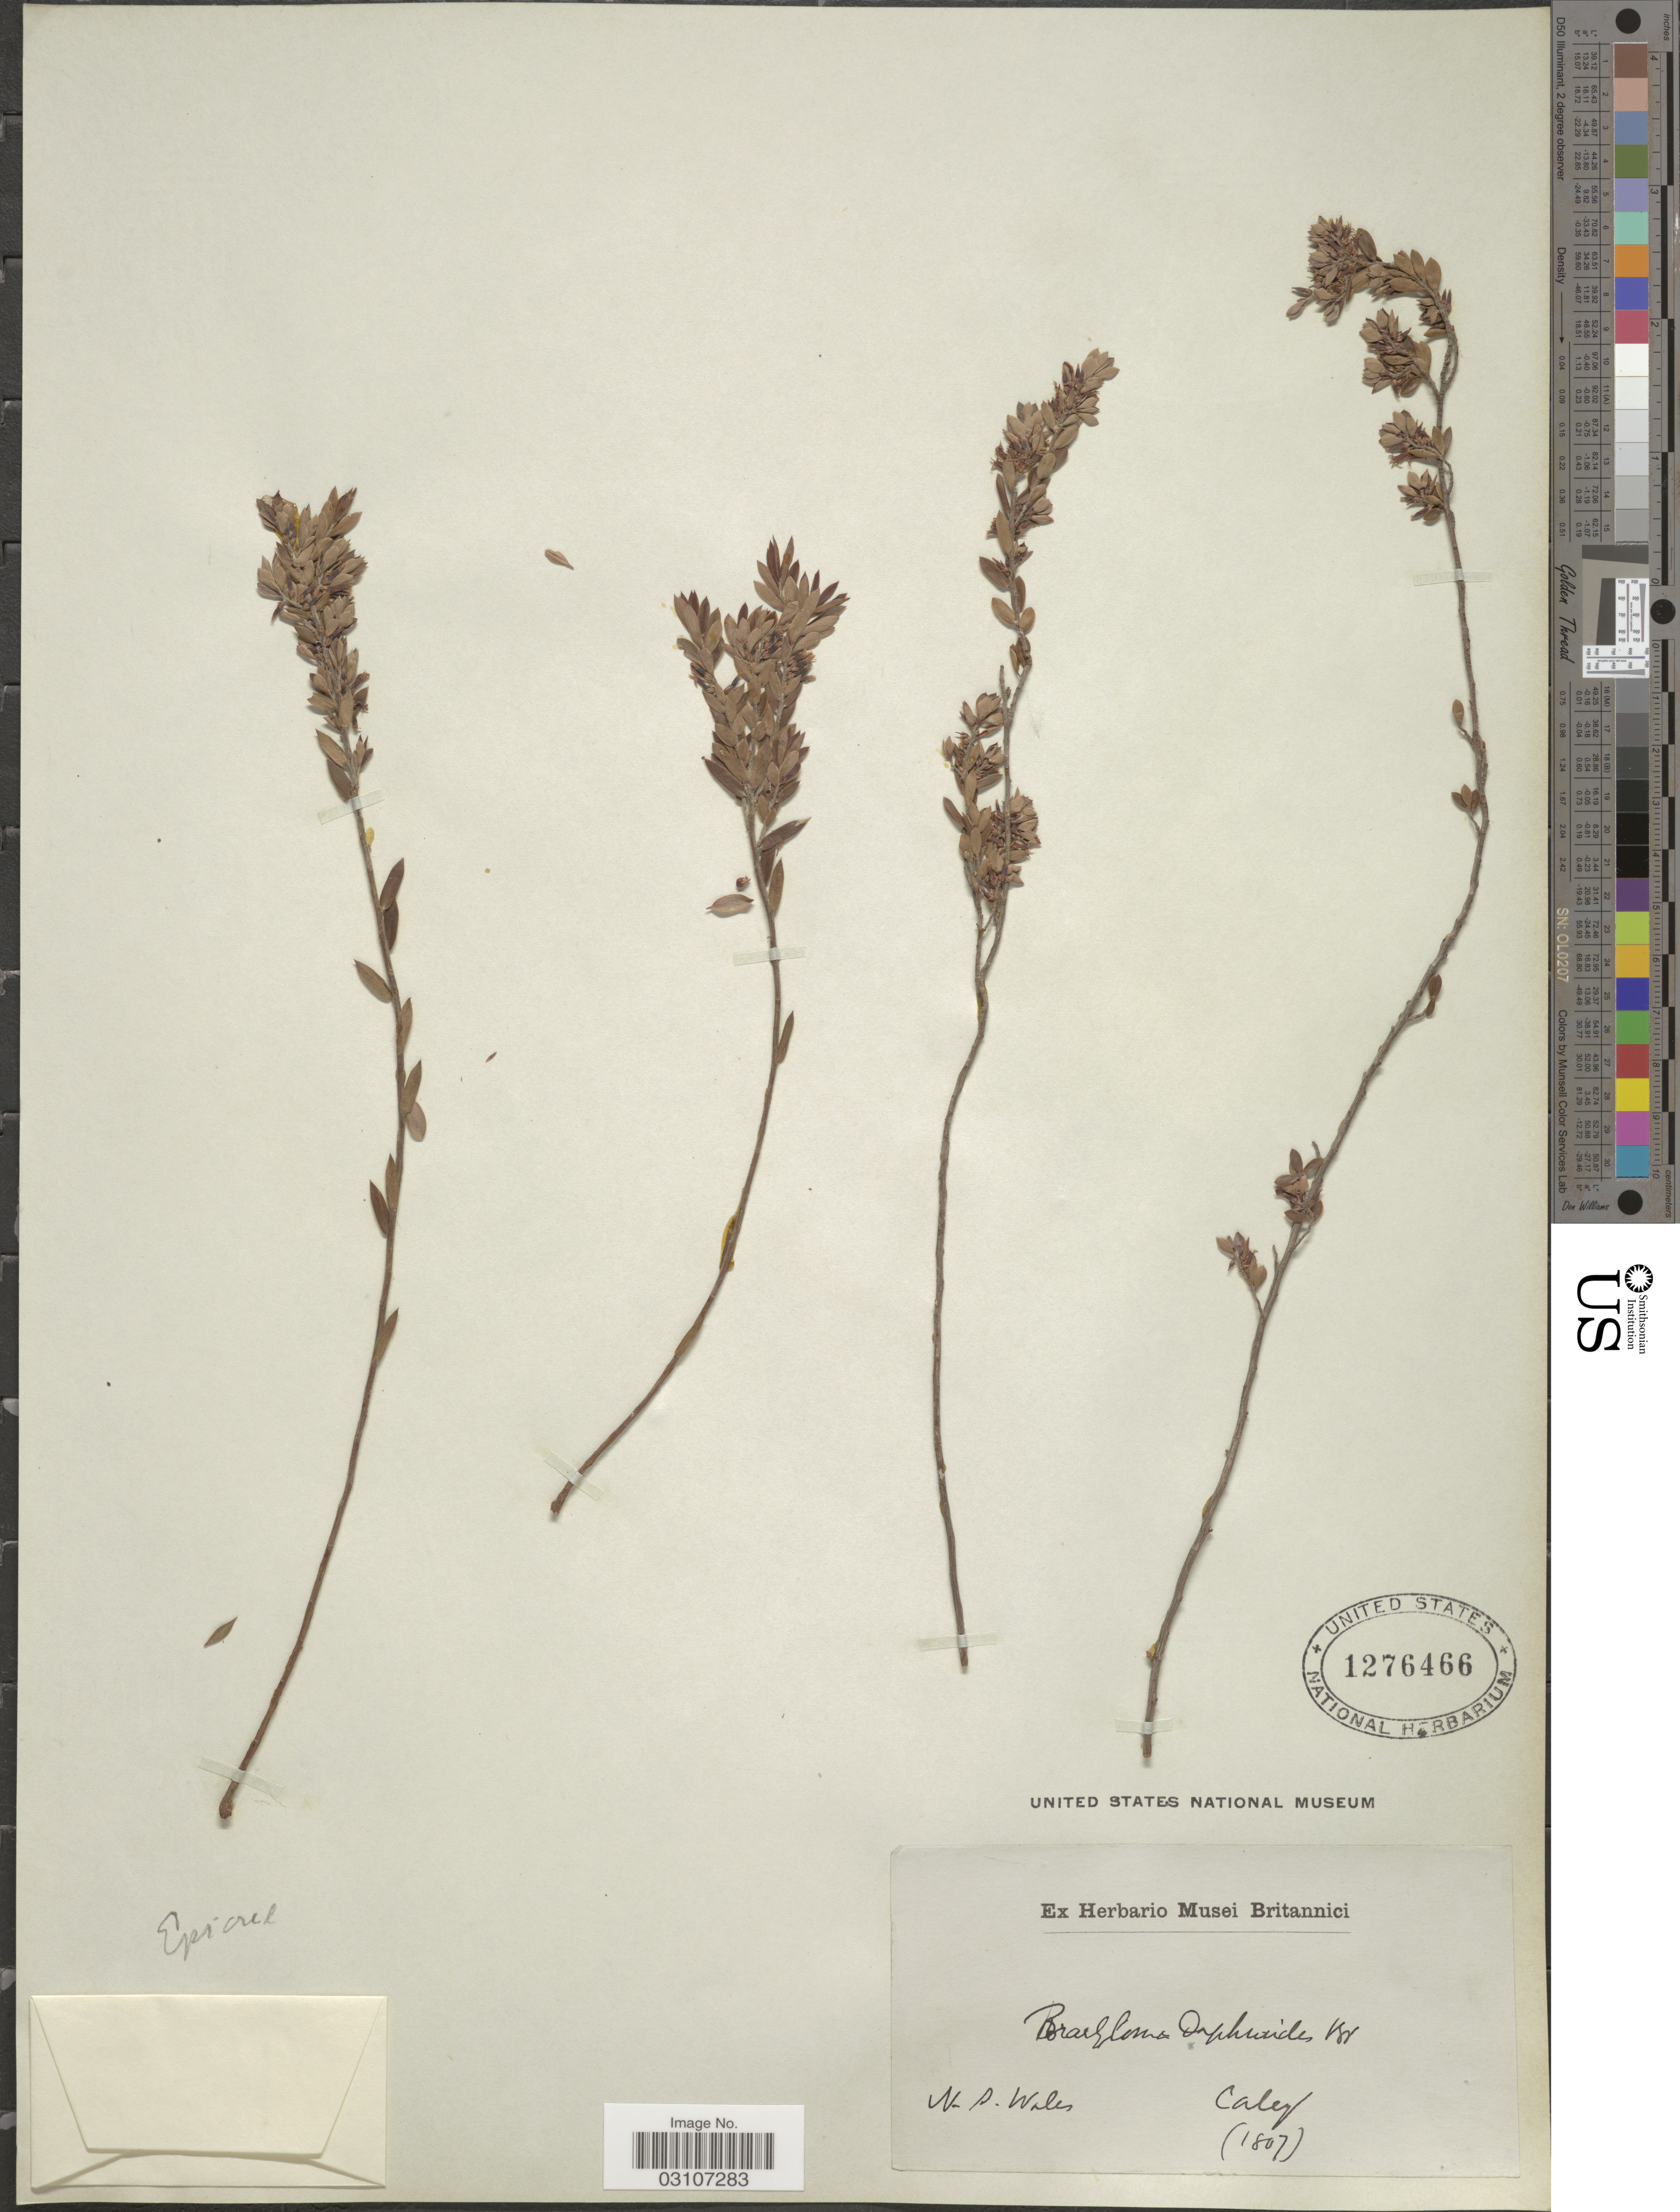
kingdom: Plantae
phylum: Tracheophyta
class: Magnoliopsida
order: Ericales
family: Ericaceae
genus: Brachyloma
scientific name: Brachyloma daphnoides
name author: (Sm.) Benth.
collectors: -. Caley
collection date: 1807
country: Australia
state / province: New South Wales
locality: N. S. Wales.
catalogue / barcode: US 1276466